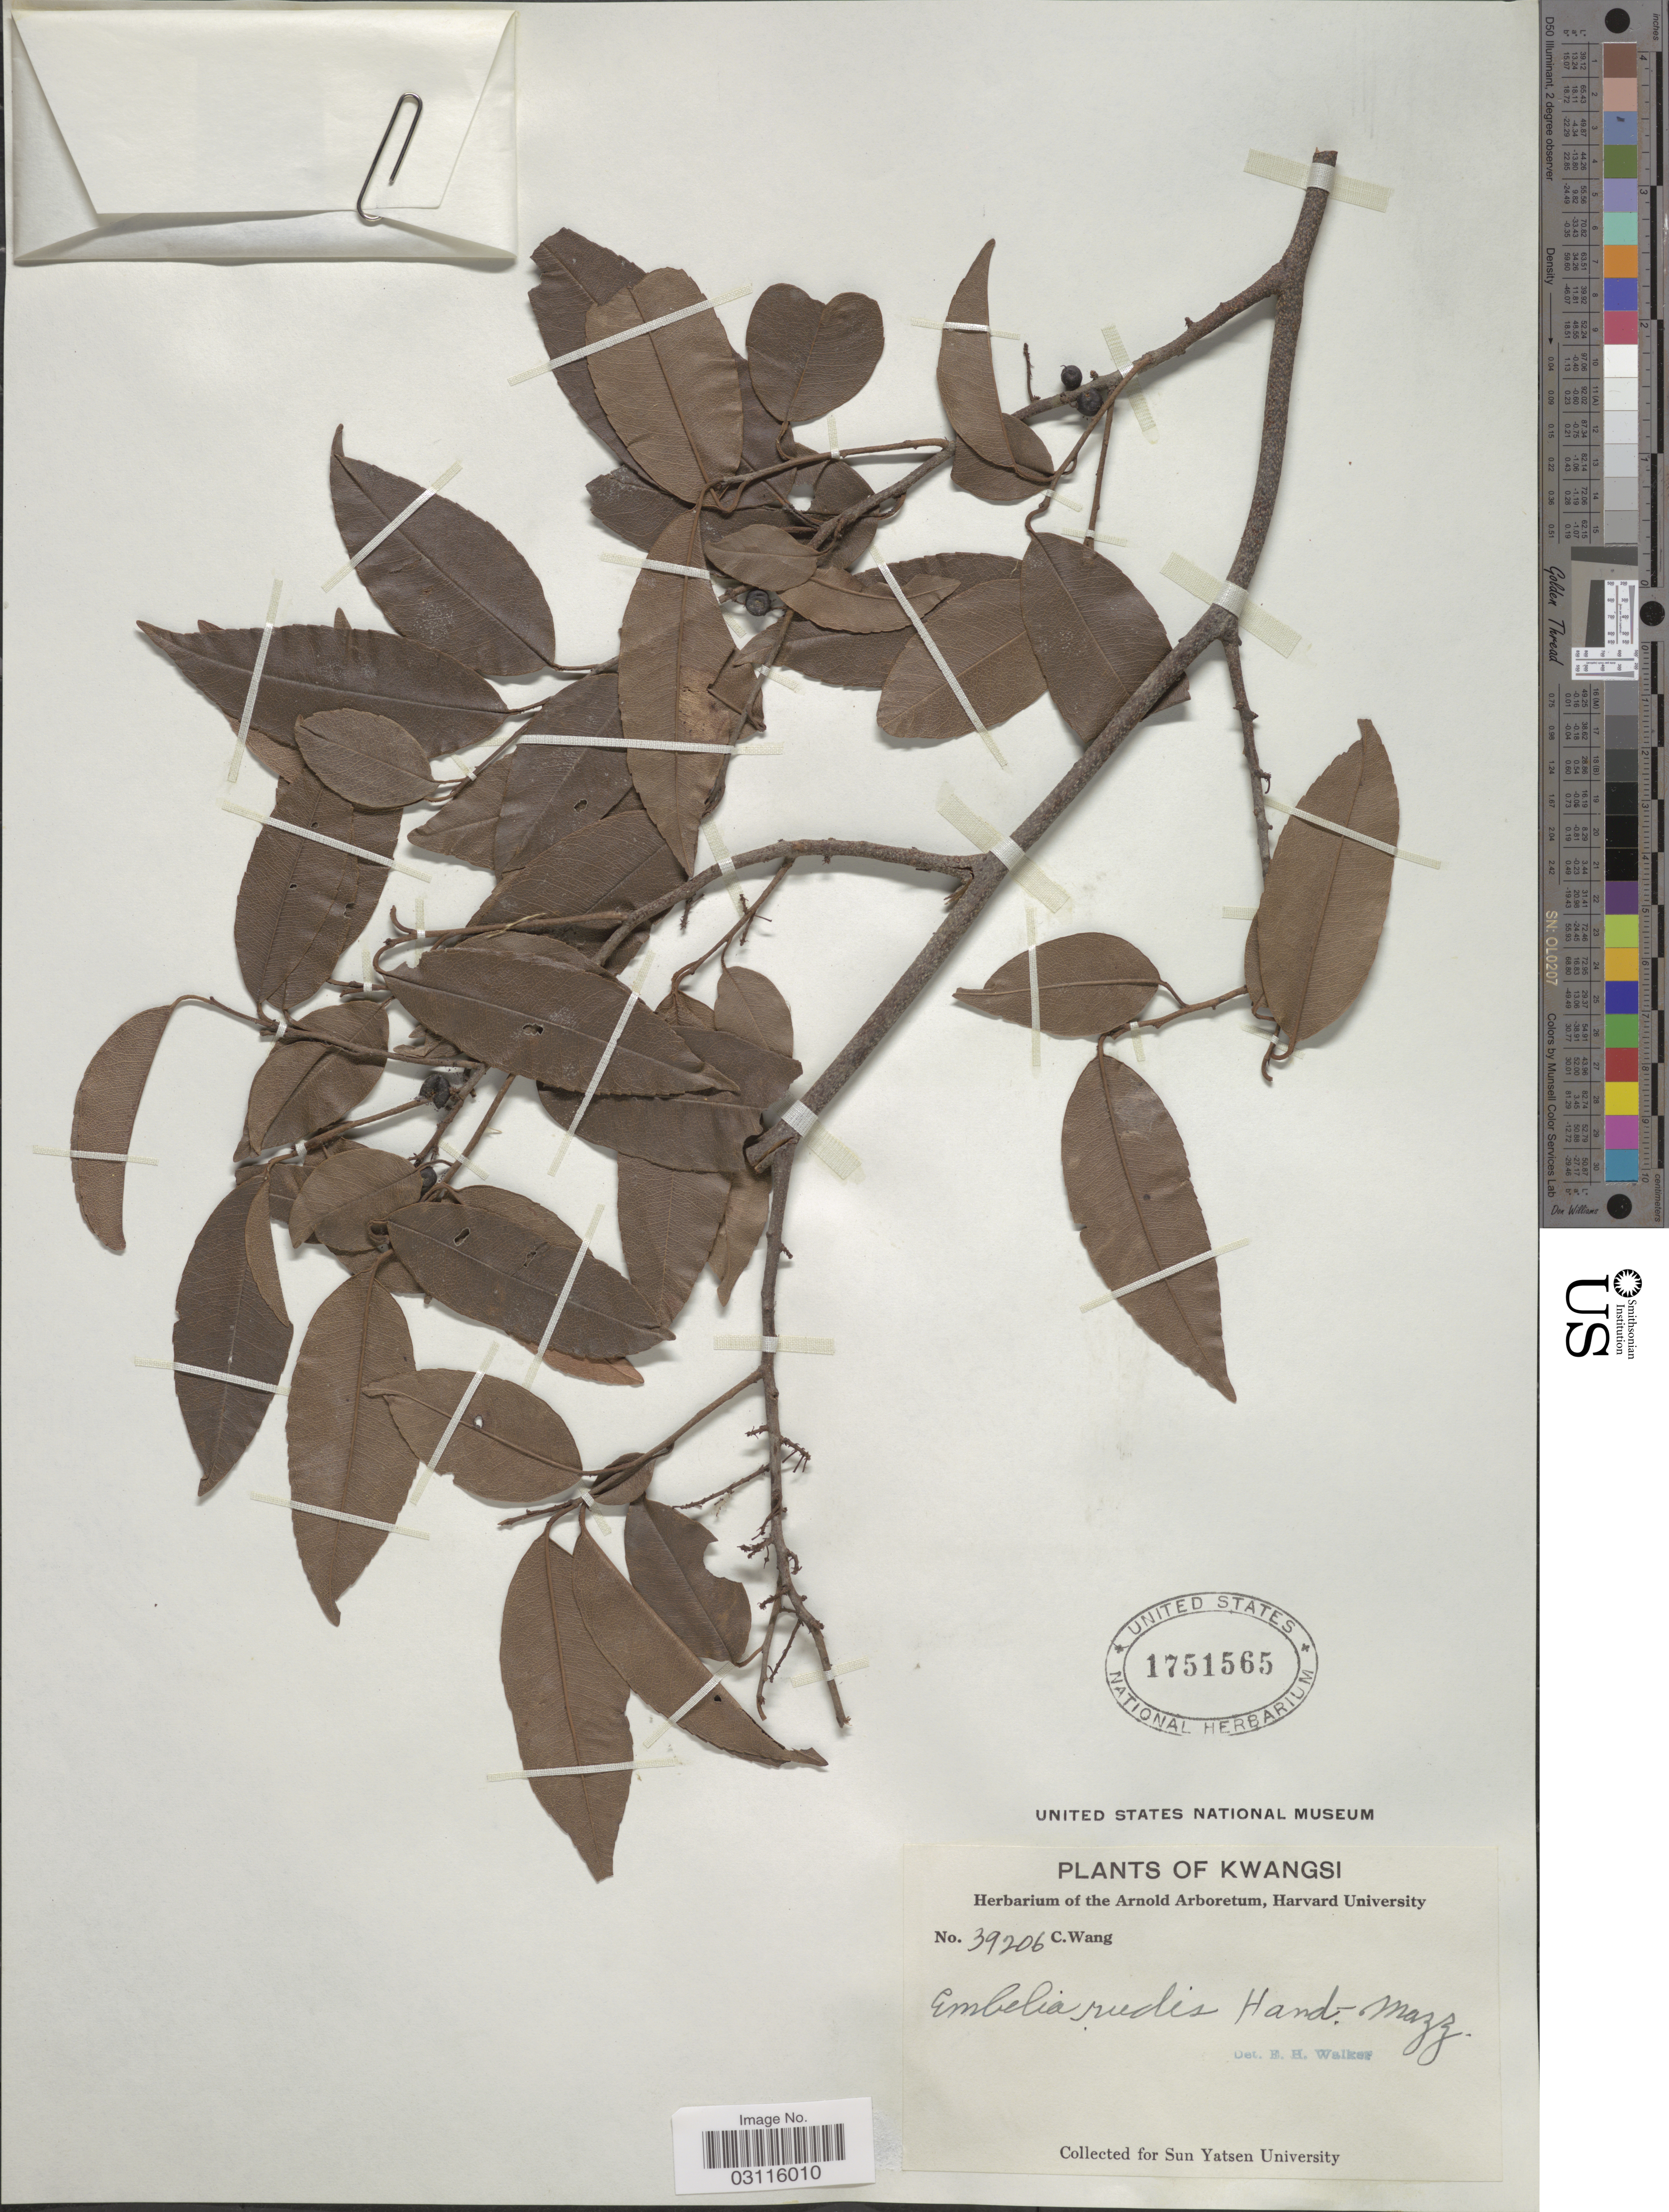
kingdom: Plantae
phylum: Tracheophyta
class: Magnoliopsida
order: Ericales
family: Primulaceae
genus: Embelia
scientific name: Embelia rudis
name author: Hand.-Mazz.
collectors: C. Wang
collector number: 39206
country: China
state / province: Guangxi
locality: Kwangsi.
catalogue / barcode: US 1751565